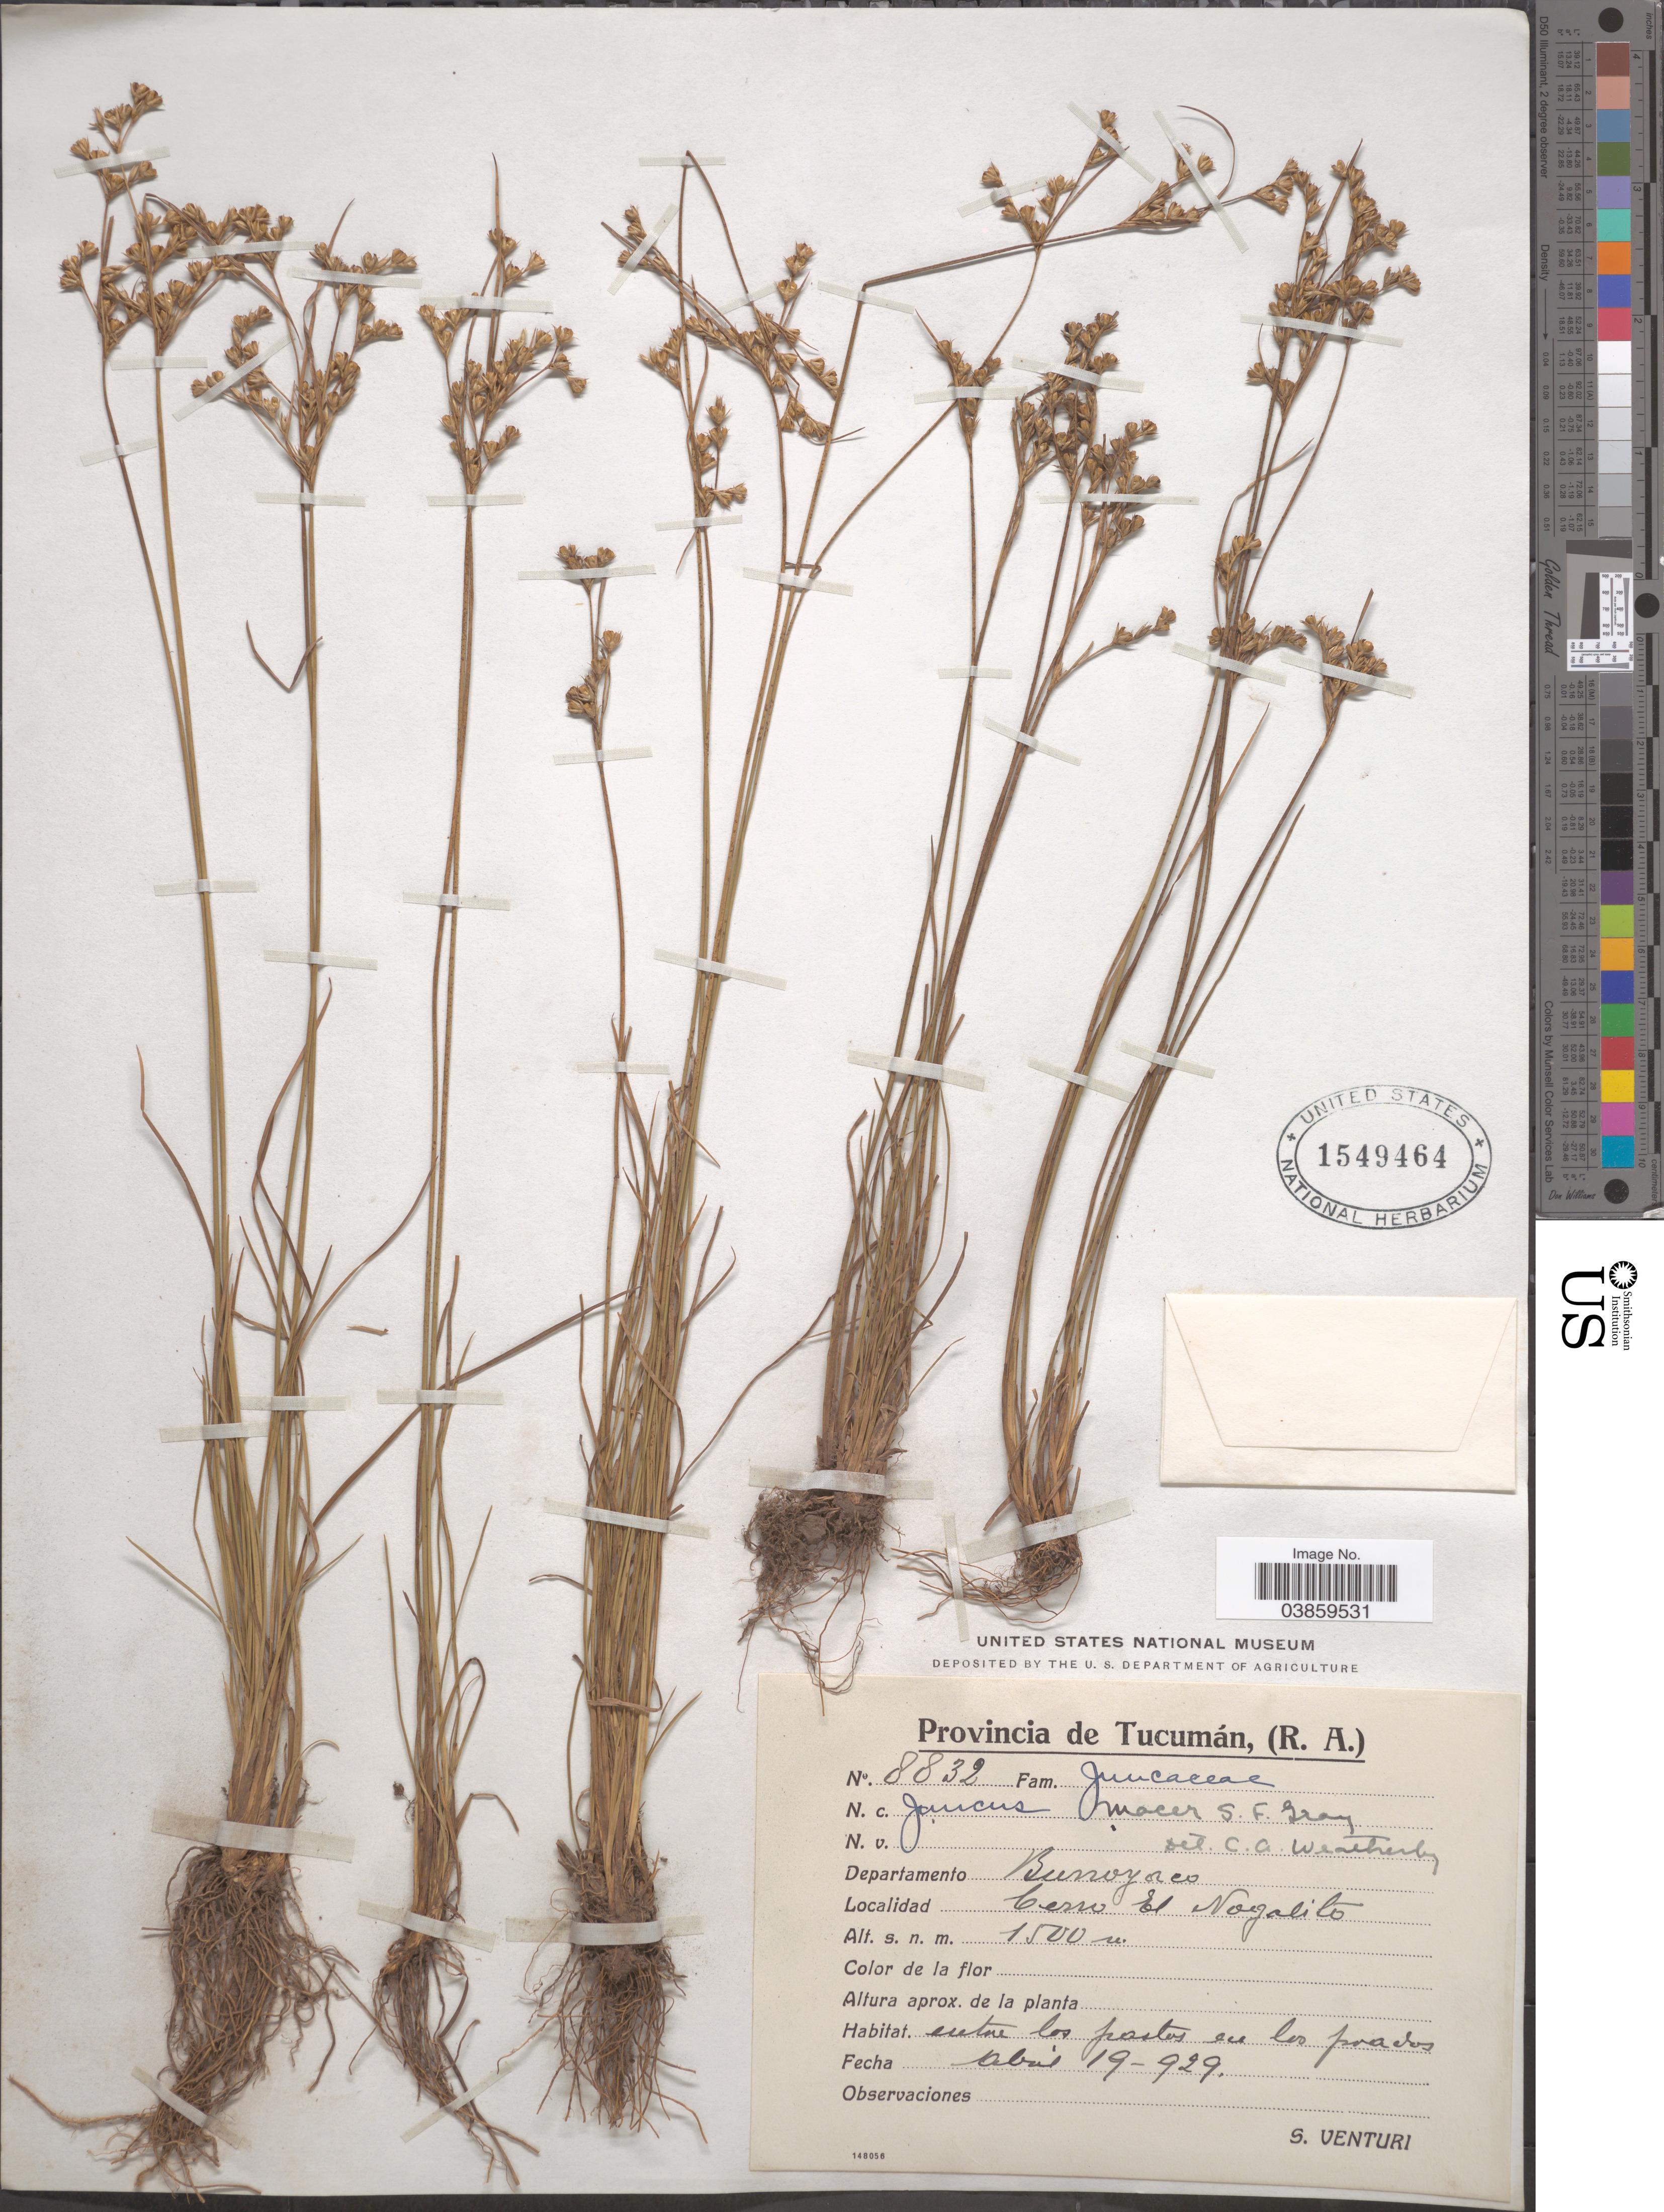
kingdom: Plantae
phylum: Tracheophyta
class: Liliopsida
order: Poales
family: Juncaceae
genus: Juncus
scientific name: Juncus macer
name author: S.F. Gray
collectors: S. Venturi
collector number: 8832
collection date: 1929-04-19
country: Argentina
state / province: Tucuman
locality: Departamento Burroyaco. Cerro El Nogalito.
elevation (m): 1500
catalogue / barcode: US 1549464